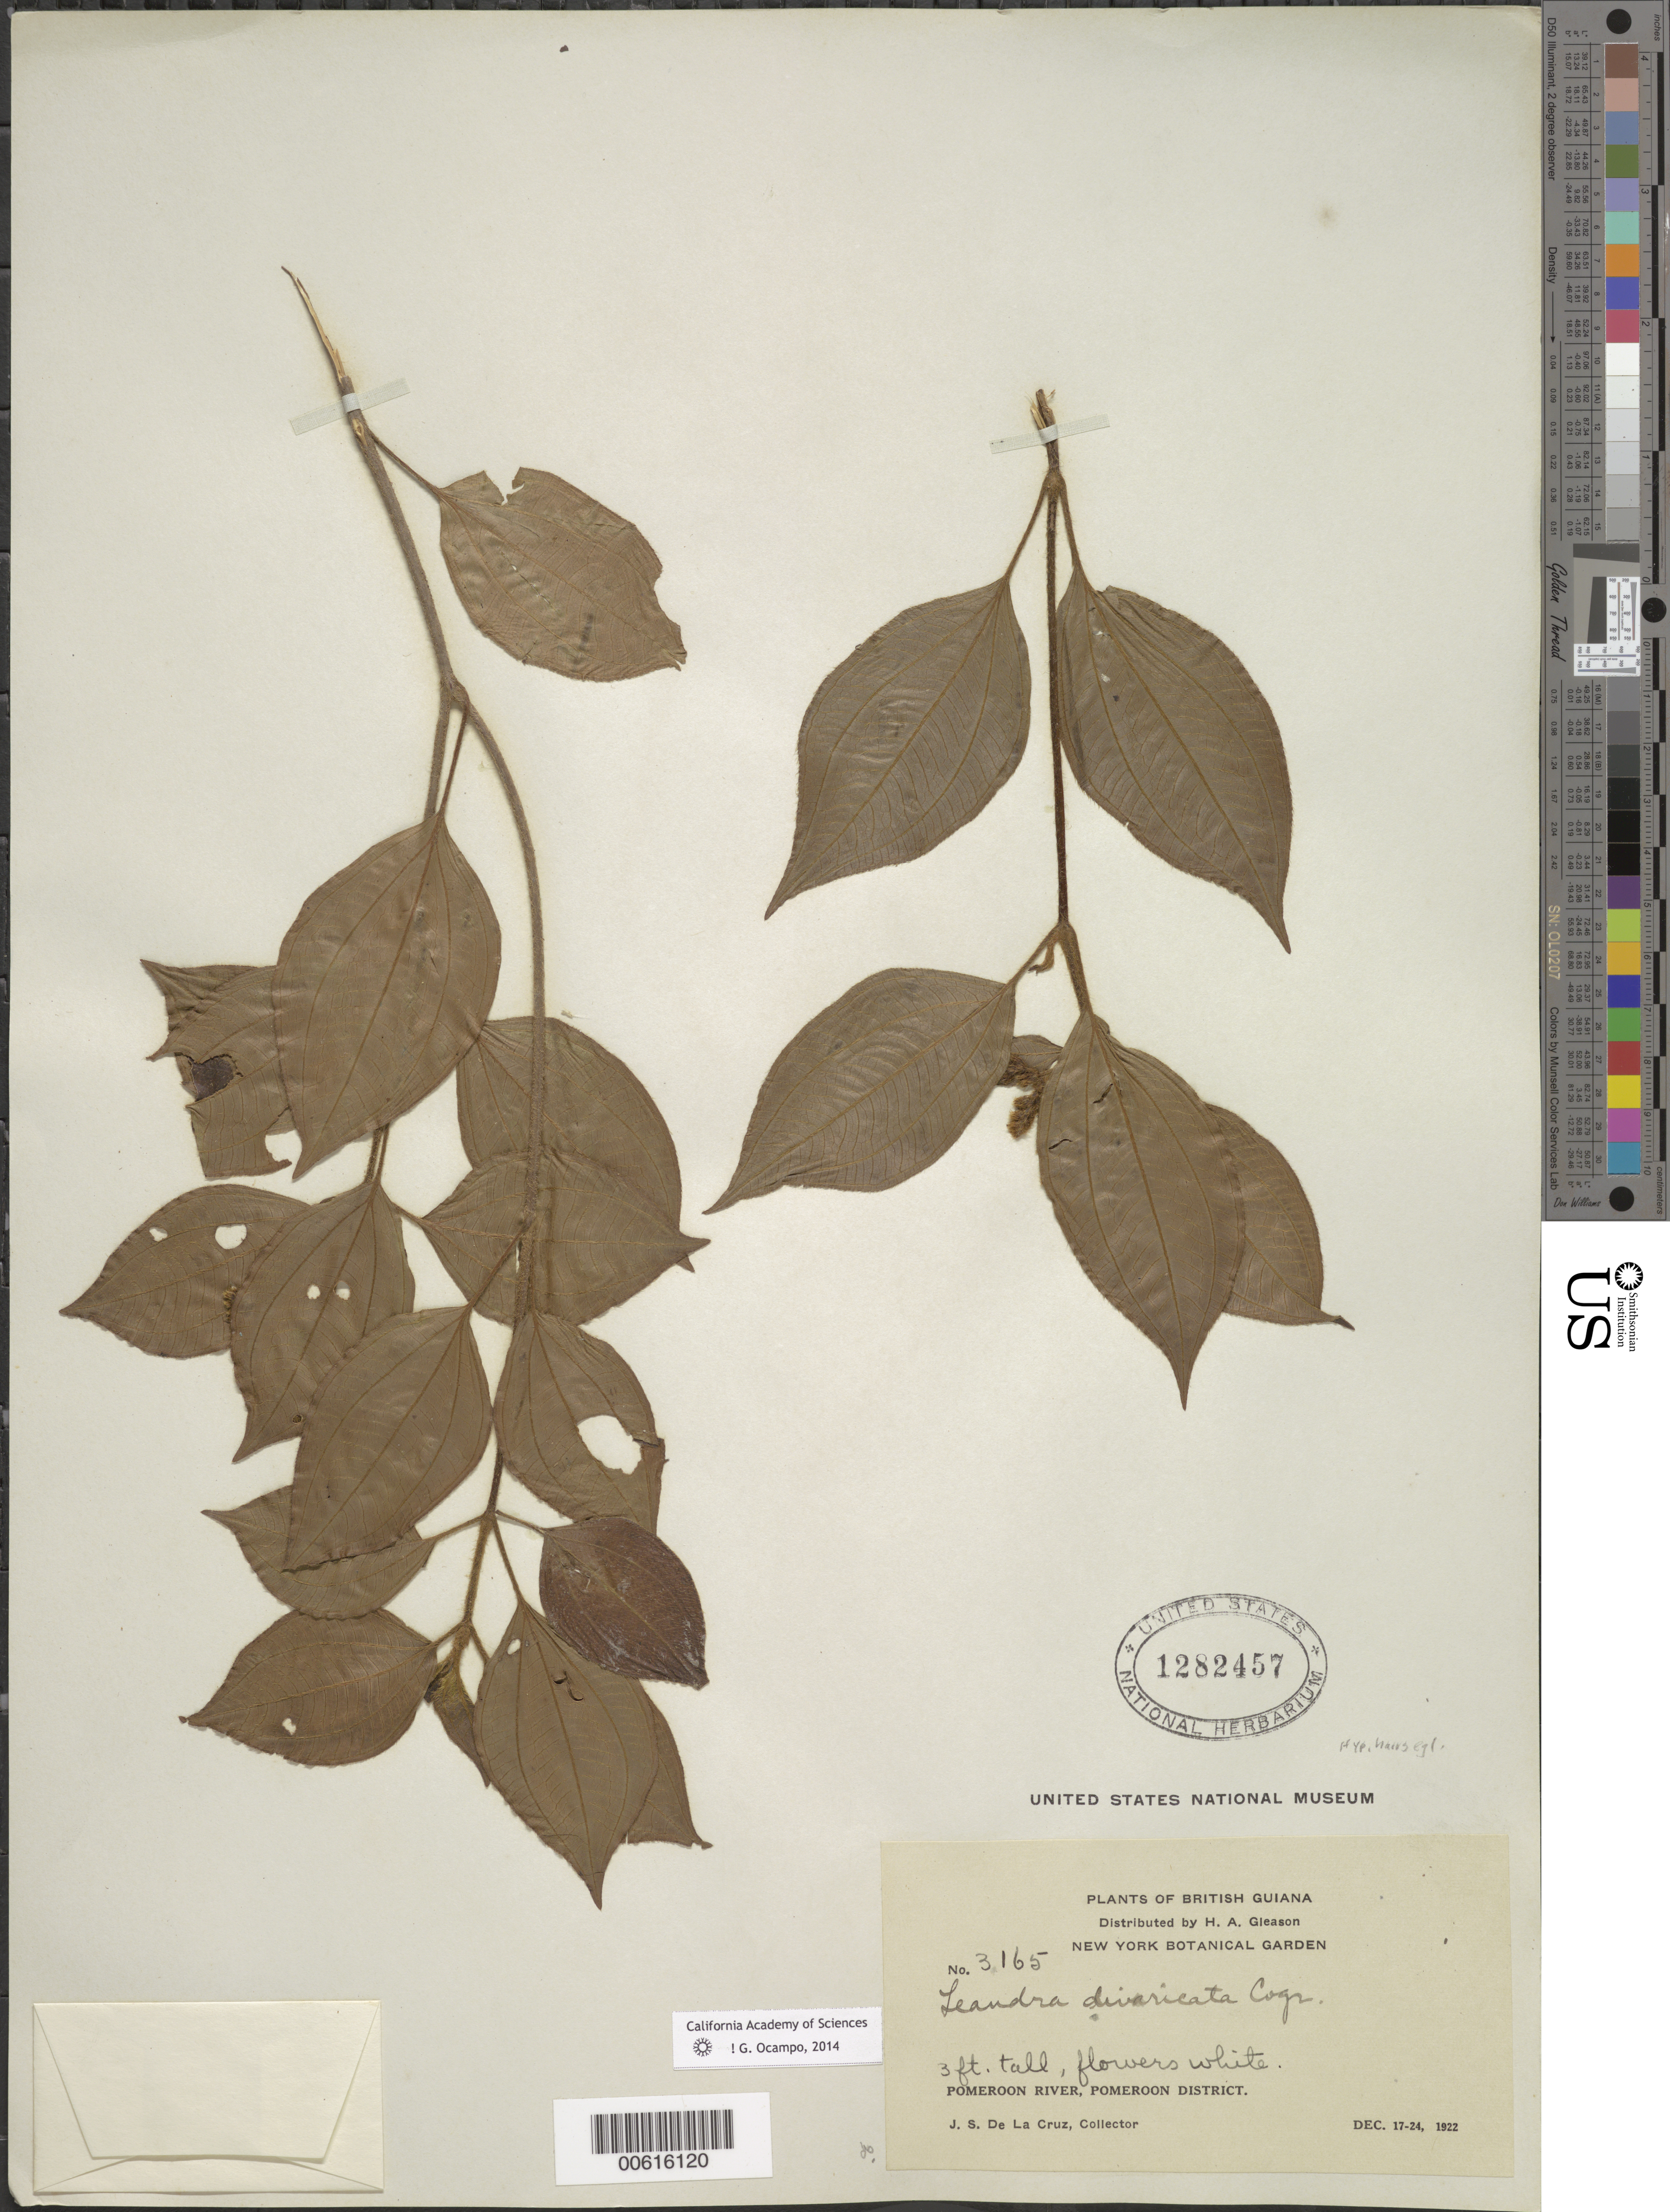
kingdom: Plantae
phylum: Tracheophyta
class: Magnoliopsida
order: Myrtales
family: Melastomataceae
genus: Leandra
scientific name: Leandra divaricata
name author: (Naudin) Cogn.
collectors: J. S. de la Cruz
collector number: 3165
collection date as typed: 17-Dec-22 to 24-Dec-22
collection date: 1922-12-17/1922-12-24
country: Guyana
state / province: Pomeroon-Supenaam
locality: Pomeroon R.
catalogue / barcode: US 1282457